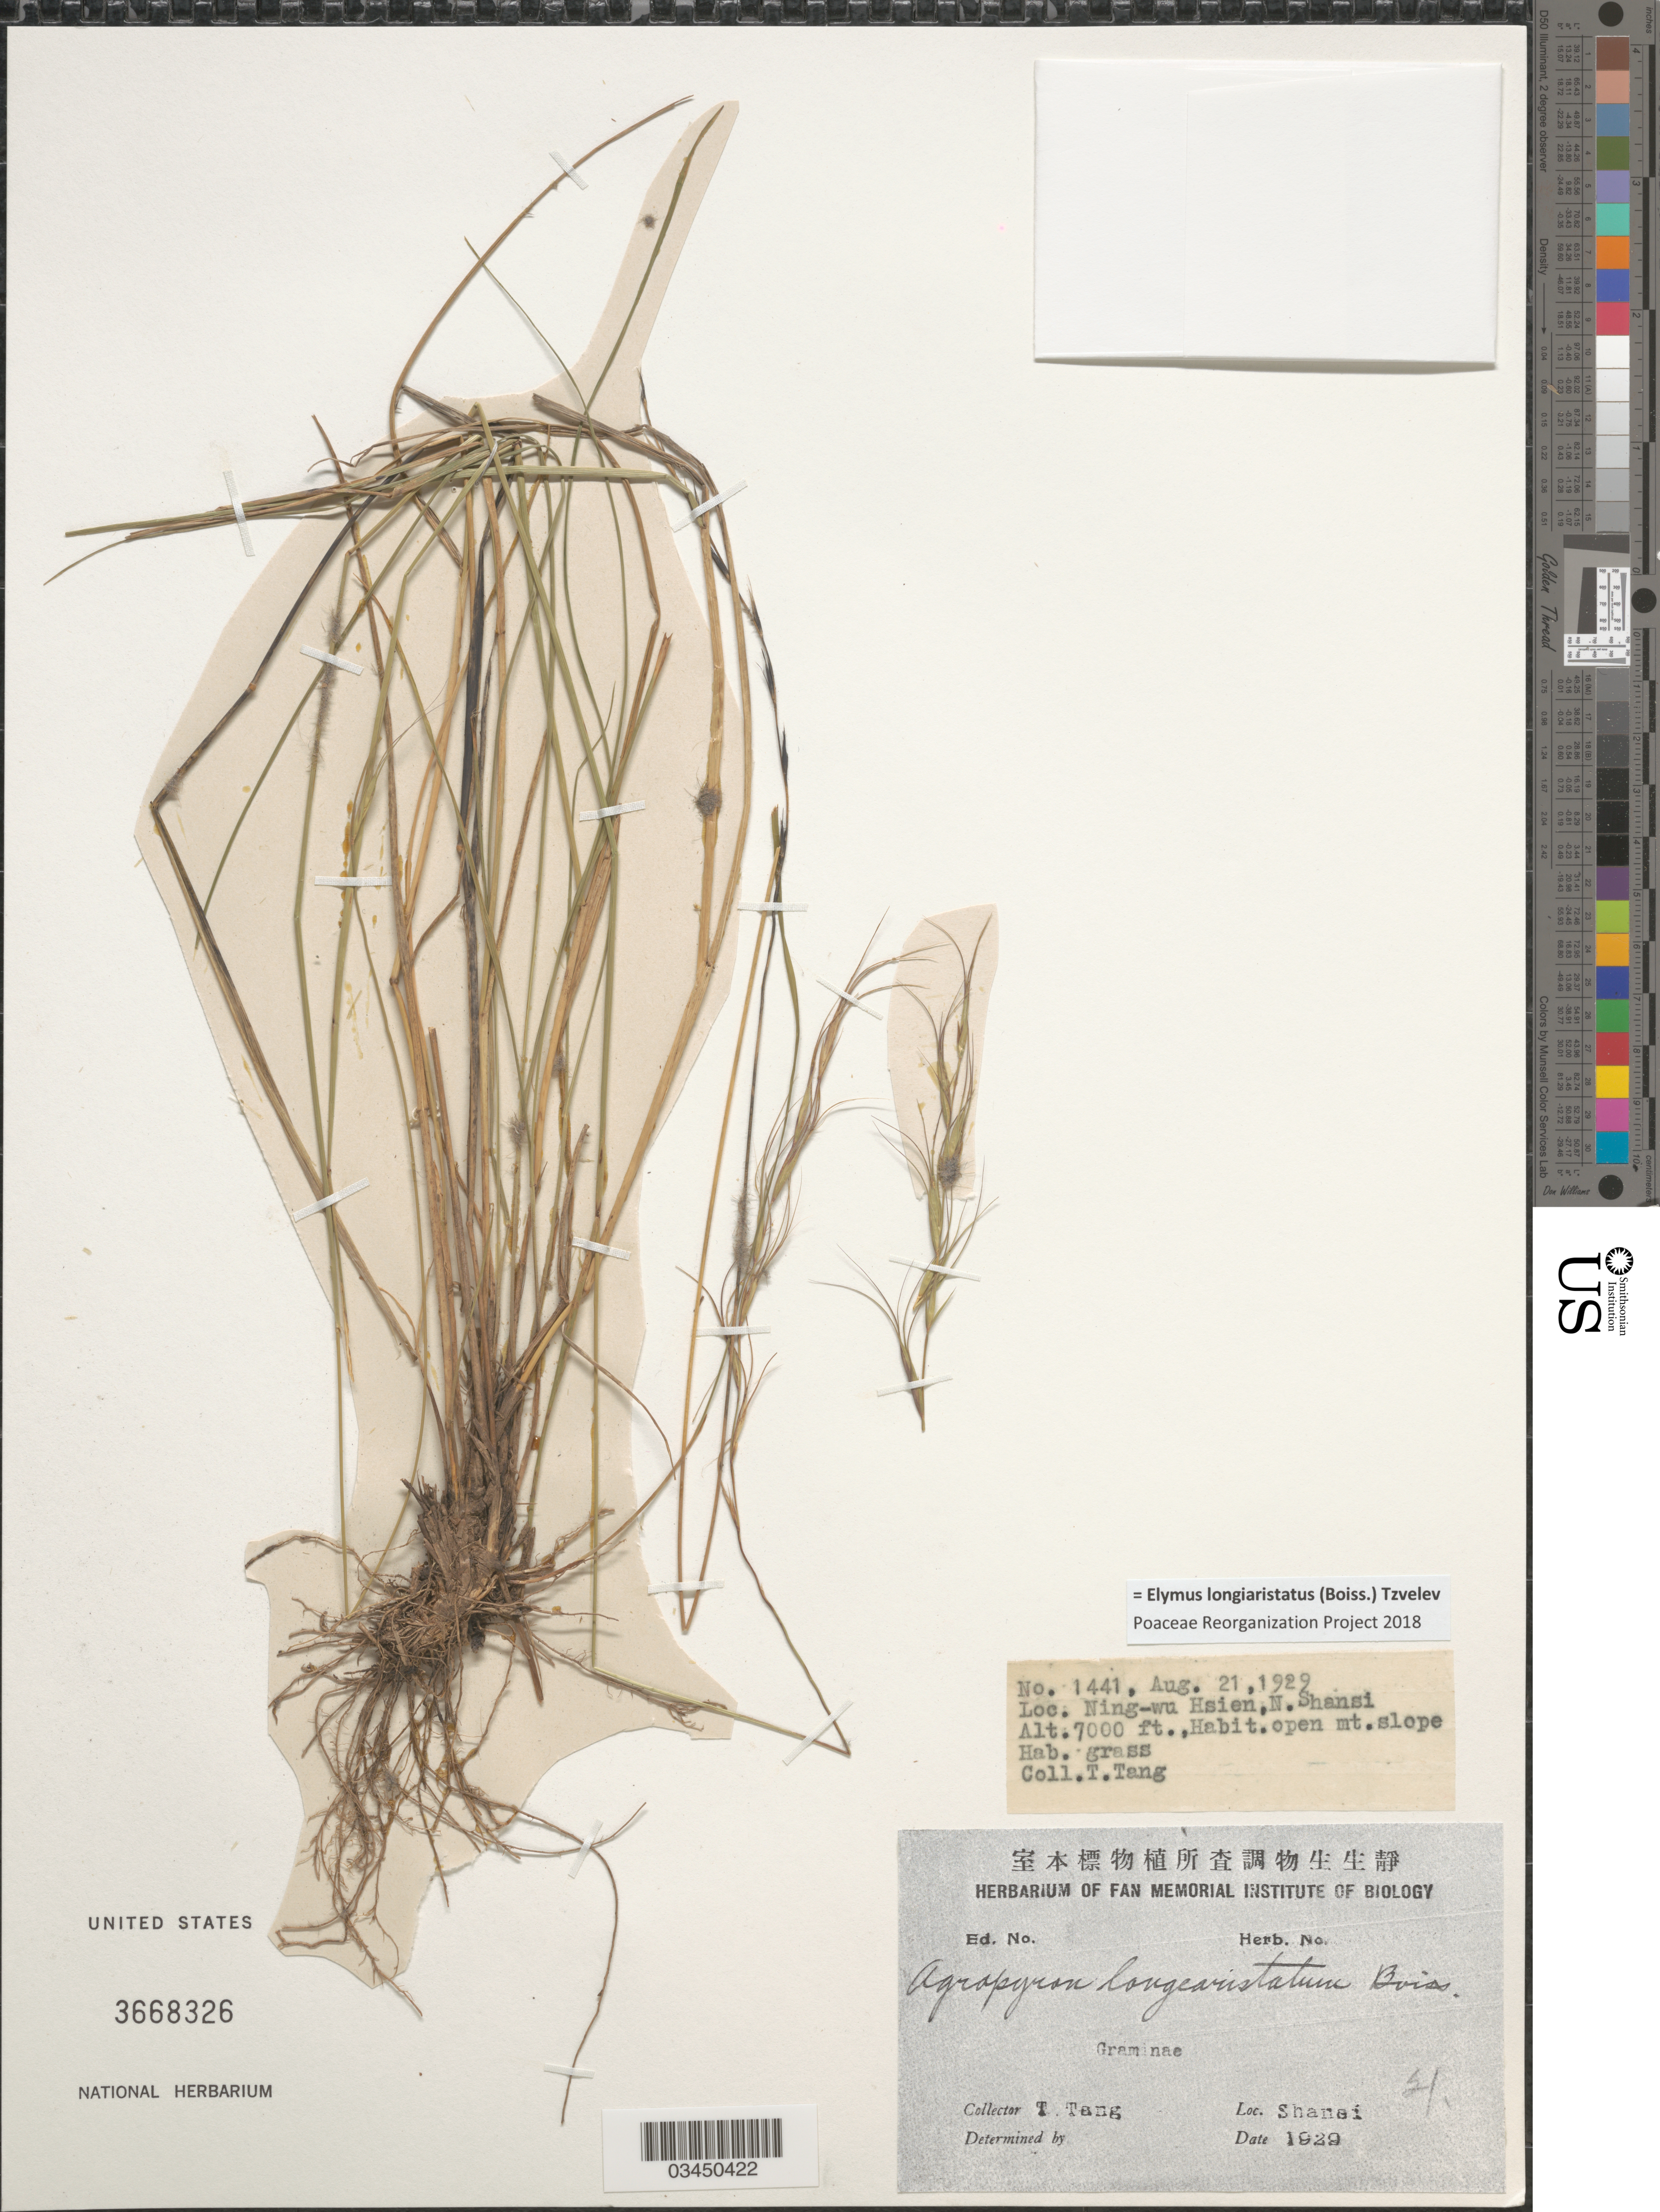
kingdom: Plantae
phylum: Tracheophyta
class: Liliopsida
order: Poales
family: Poaceae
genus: Elymus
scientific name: Elymus longiaristatus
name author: (Boiss.) Tzvelev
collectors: T. Tang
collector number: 1441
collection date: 1929-08-21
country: China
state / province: Shanxi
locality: Ning-wu Hsien, N. Shansi. Open mt. slope.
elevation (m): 2134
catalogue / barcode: US 3668326